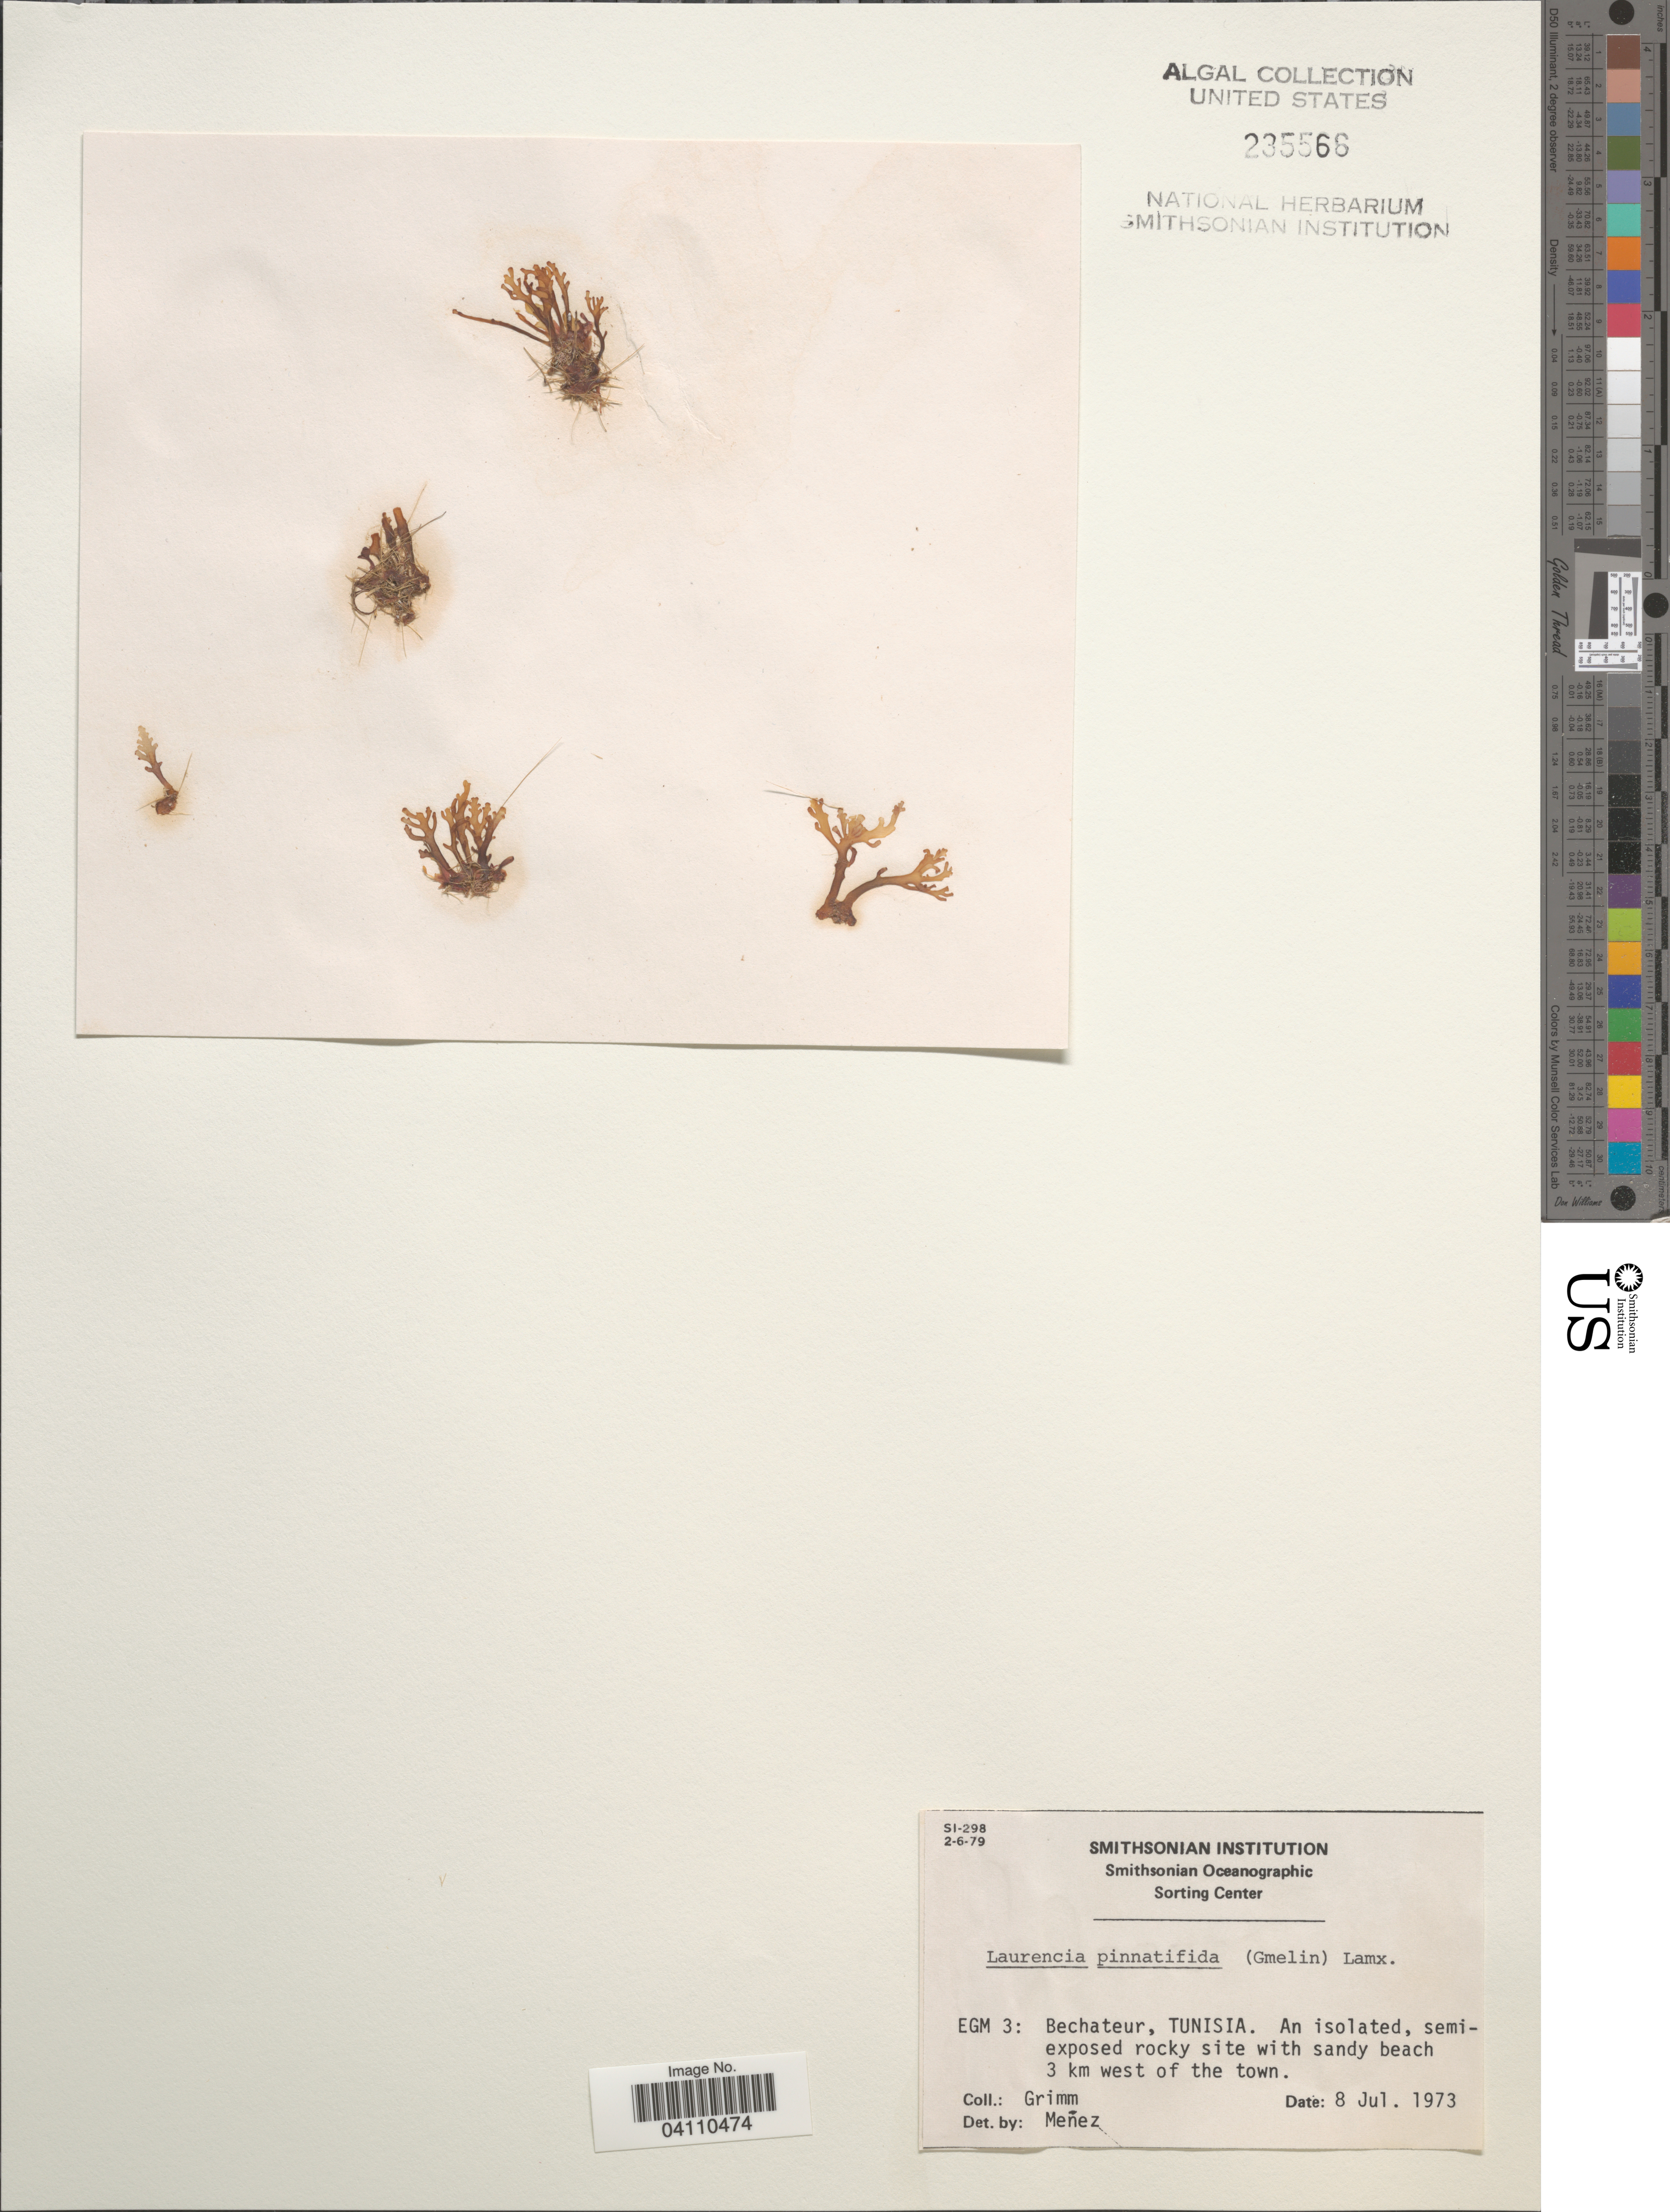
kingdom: Plantae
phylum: Rhodophyta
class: Florideophyceae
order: Ceramiales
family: Rhodomelaceae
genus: Osmundea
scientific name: Osmundea pinnatifida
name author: (Huds.) Stackh.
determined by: Algae name updating Project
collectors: Grimm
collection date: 1973-07-08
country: Tunisia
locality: EGM 3: Bechateur, Tunisia. An isolated, semi-exposed rocky site with sandy beach 3 km west of the town.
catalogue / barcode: US 235566